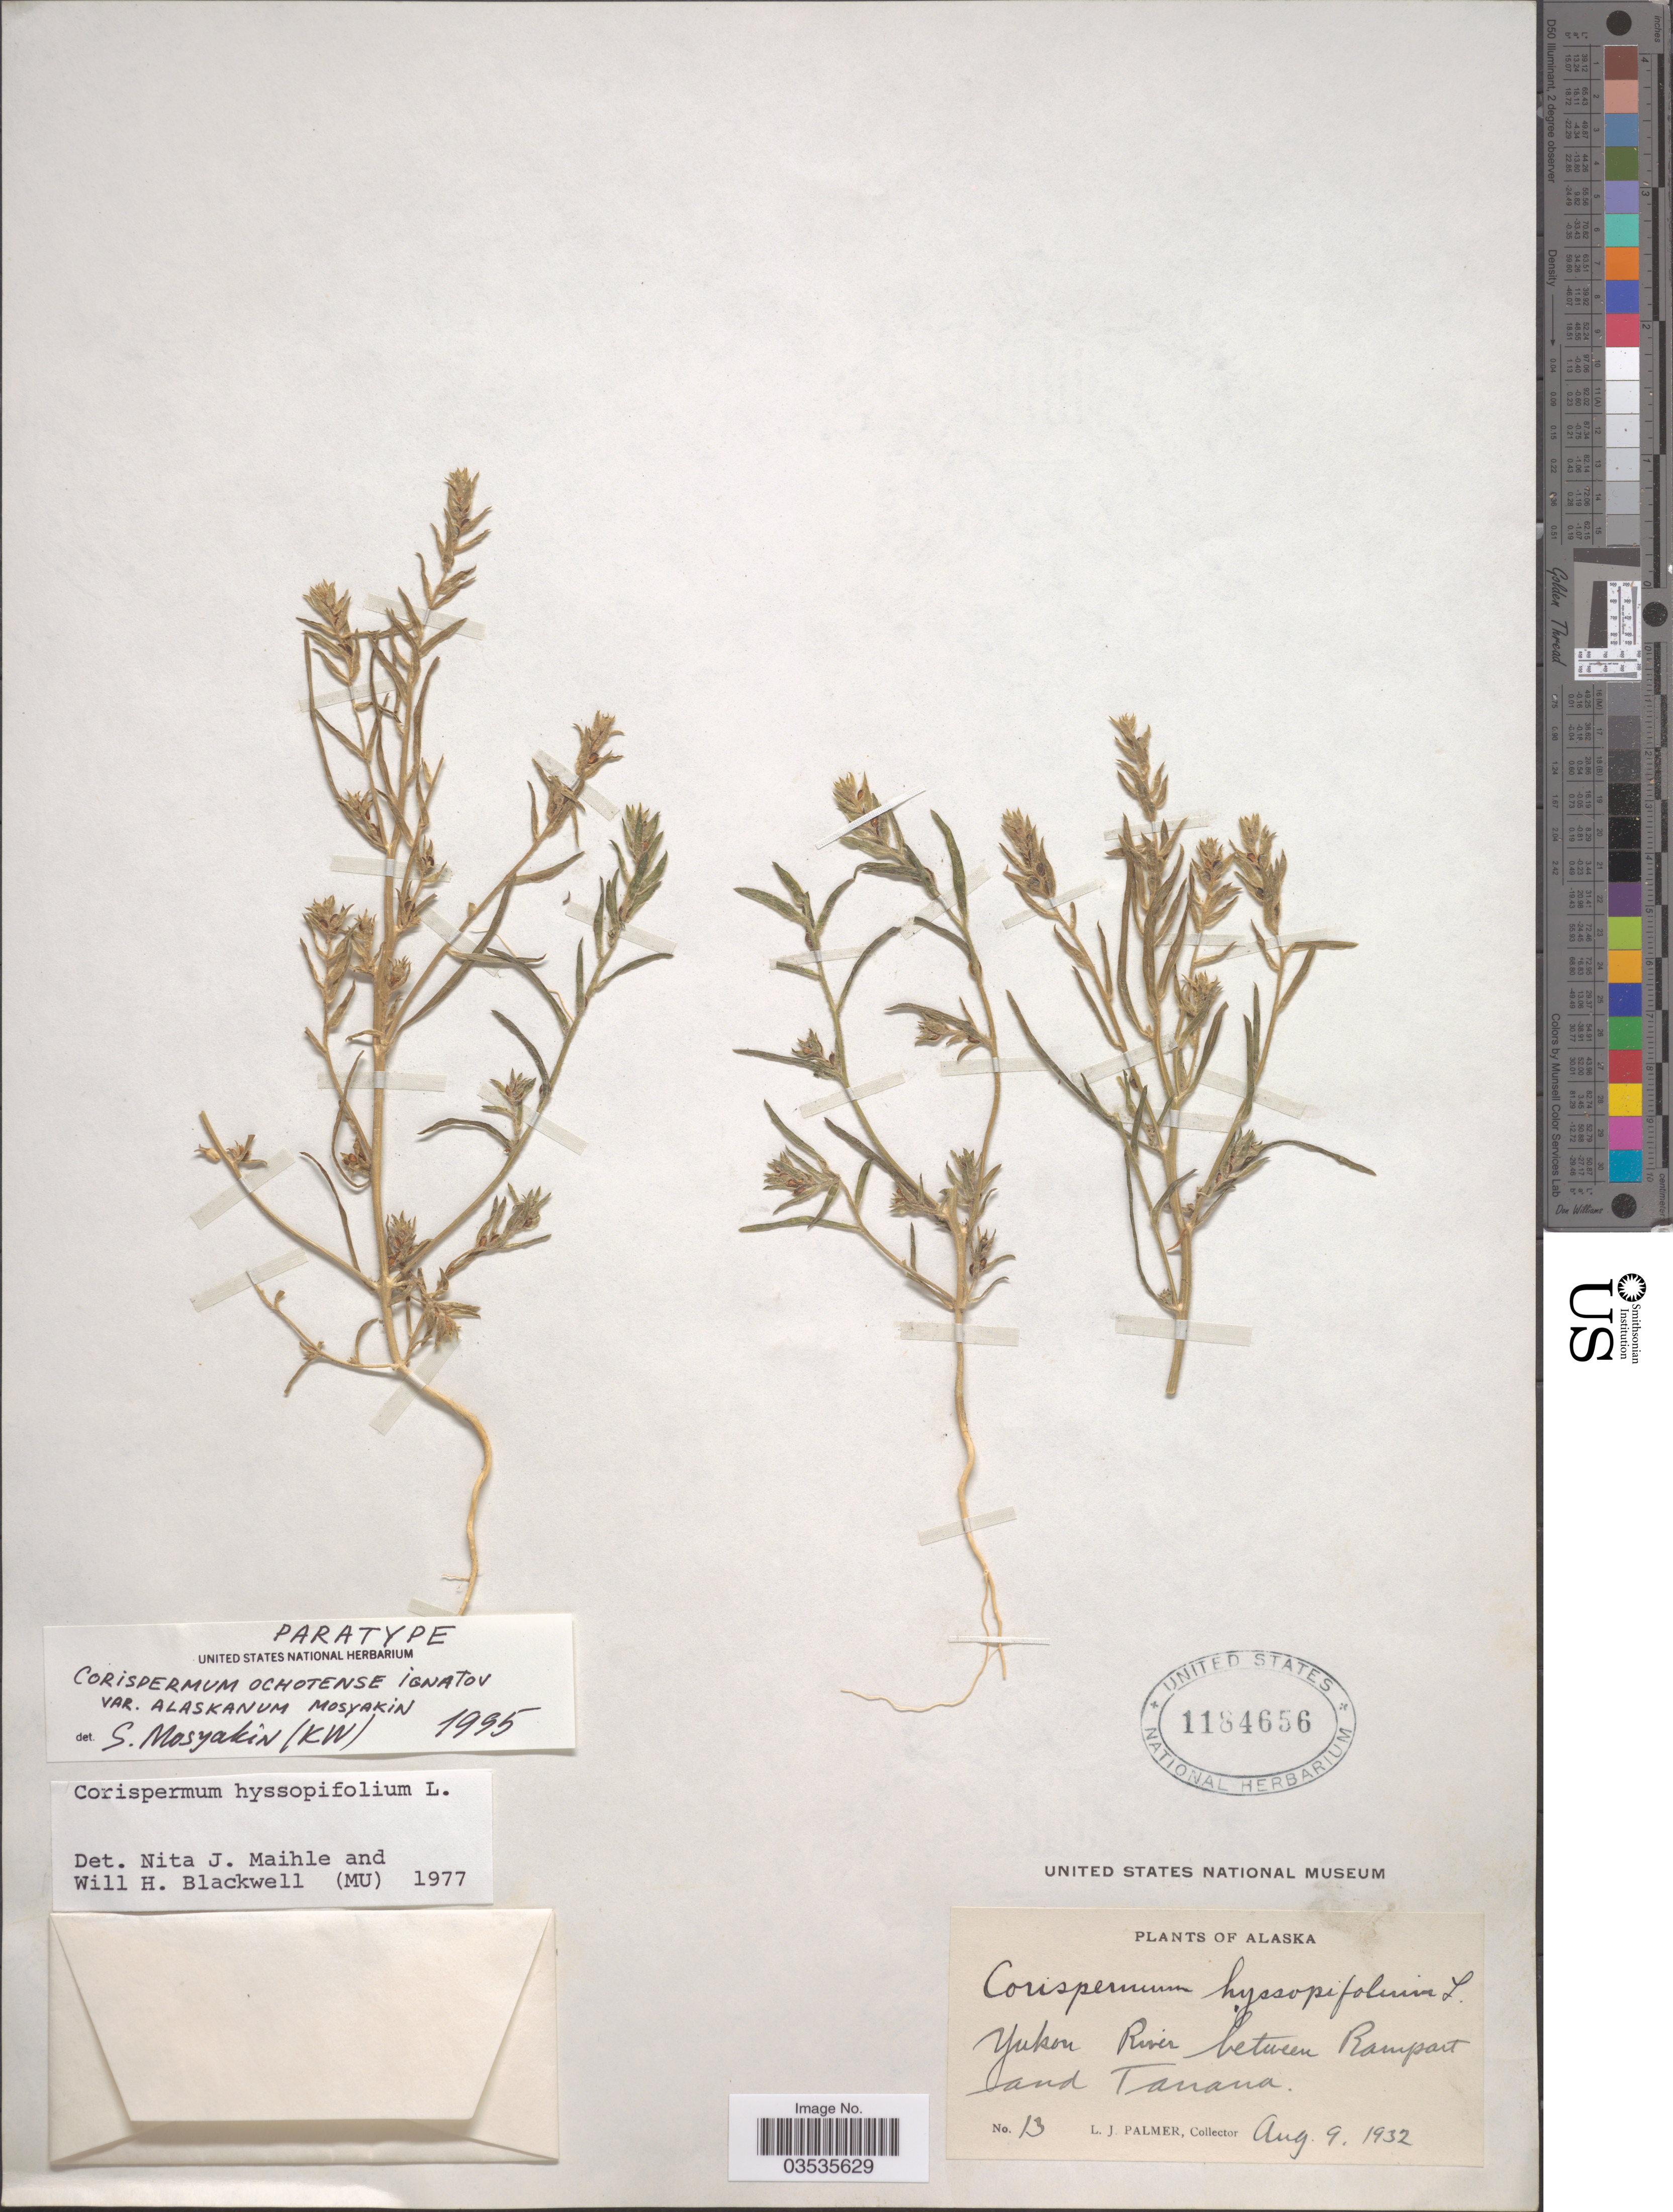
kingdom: Plantae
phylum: Tracheophyta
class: Magnoliopsida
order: Caryophyllales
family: Amaranthaceae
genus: Corispermum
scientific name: Corispermum ochotense var. alaskanum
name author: Mosyakin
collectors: L. J. Palmer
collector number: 13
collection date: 1932-08-09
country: United States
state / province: Alaska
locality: Yukon River between Rampart and Tanana.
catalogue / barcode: US 1184656